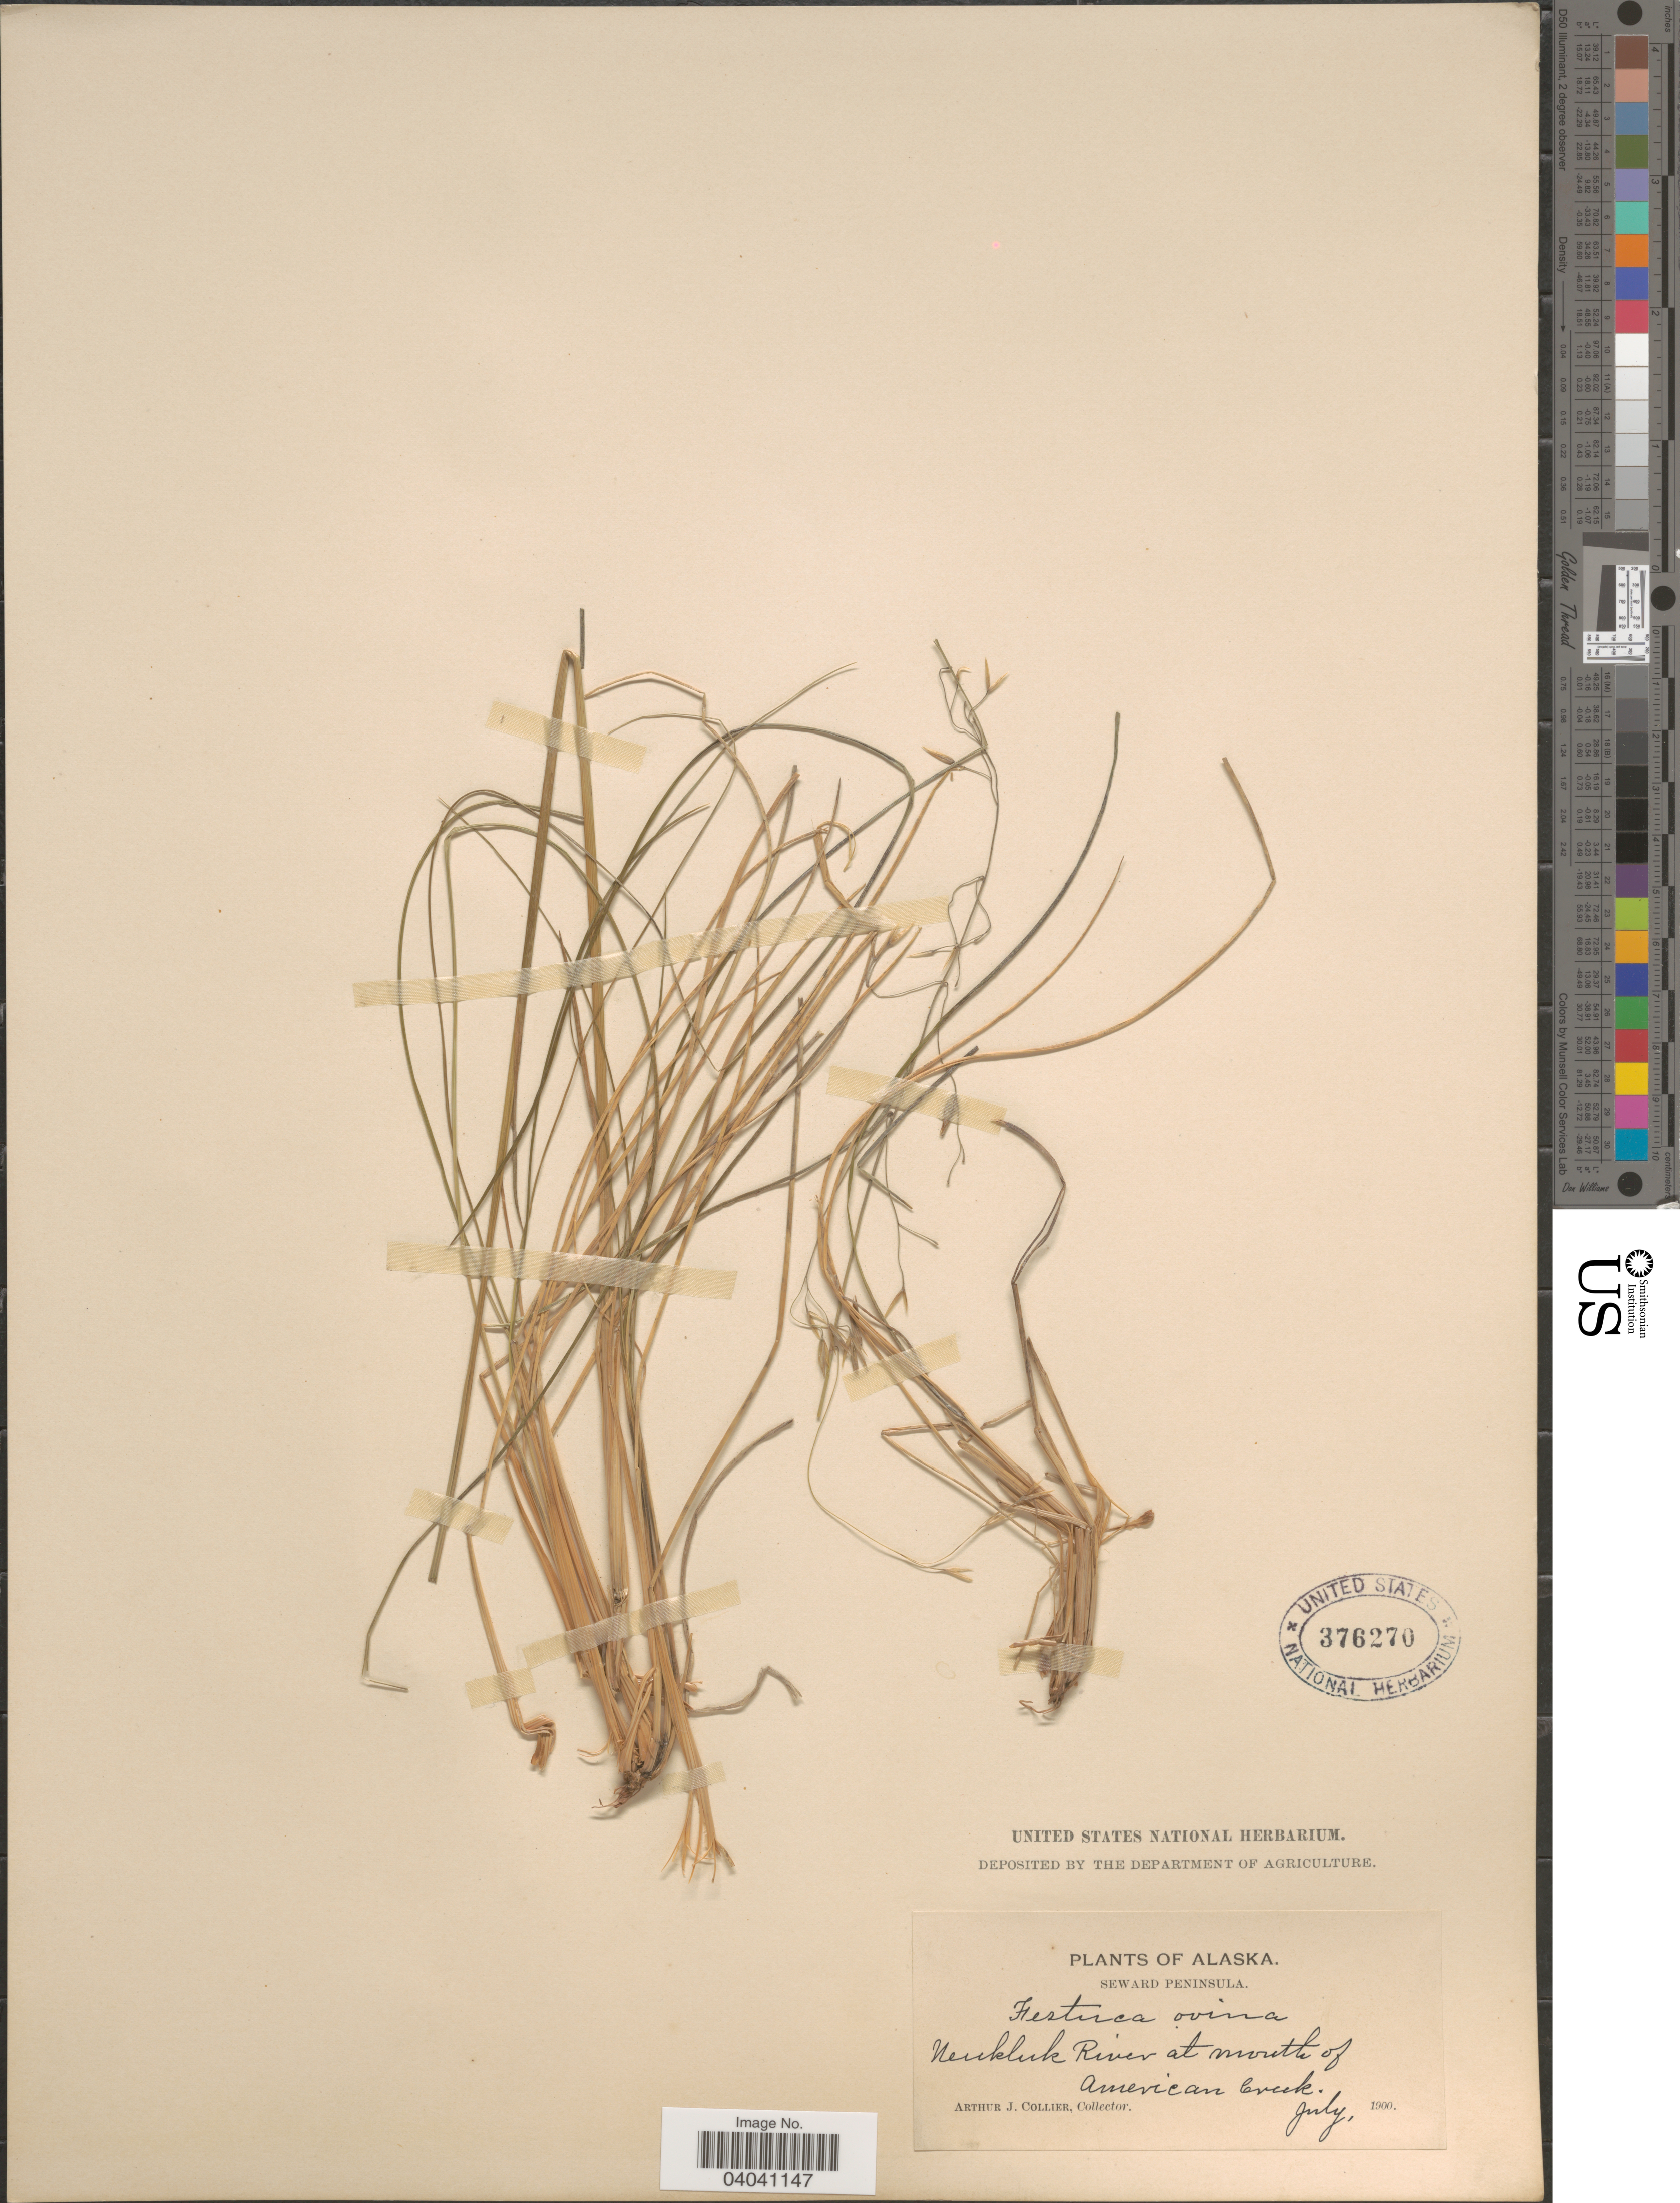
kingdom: Plantae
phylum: Tracheophyta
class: Liliopsida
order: Poales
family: Poaceae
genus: Festuca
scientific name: Festuca altaica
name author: Trin.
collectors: A. Collier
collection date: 1900-07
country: United States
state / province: Alaska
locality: Seward Peninsula. Neukluk River at mouth of American Creek.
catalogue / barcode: US 376270